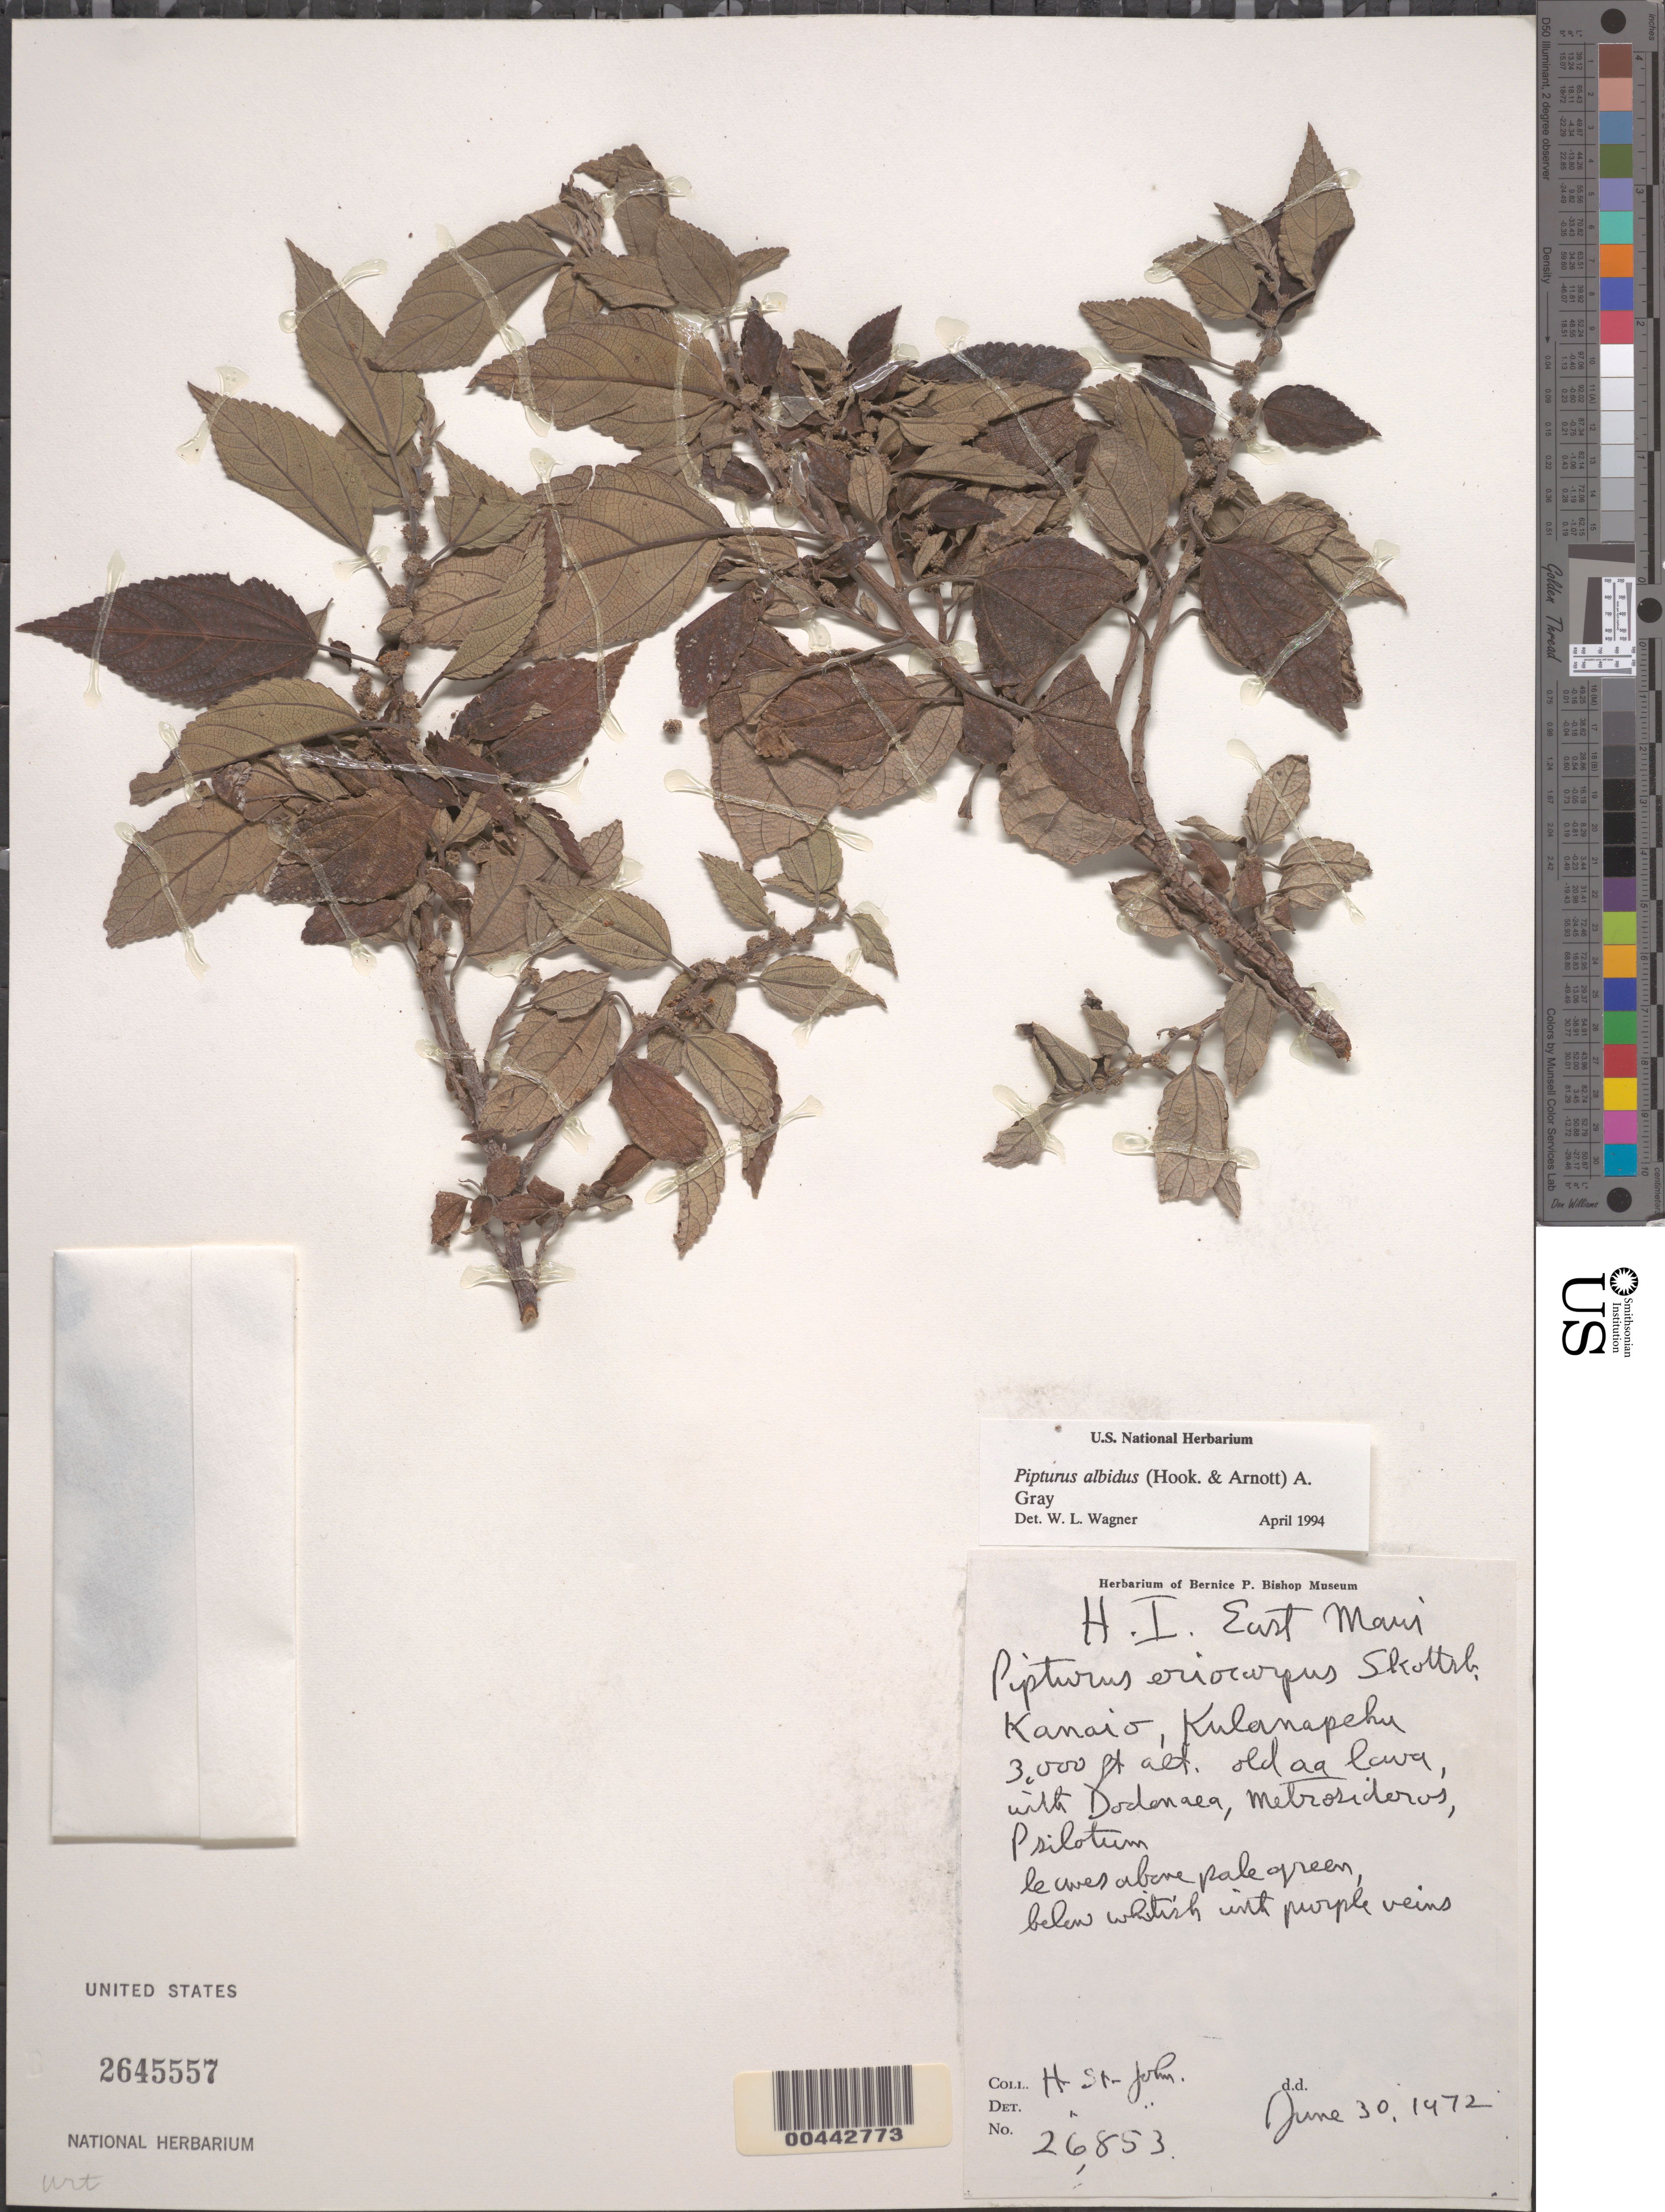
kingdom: Plantae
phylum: Tracheophyta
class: Magnoliopsida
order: Rosales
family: Urticaceae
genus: Pipturus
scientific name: Pipturus albidus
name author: (Hook. & Arn.) A. Gray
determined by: Wagner, W. L., (BOT), Smithsonian Institution - National Museum of Natural History (UNITED STATES)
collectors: H. St. John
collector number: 26853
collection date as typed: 30 Jun 1972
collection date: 1972-06-30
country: United States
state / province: Hawaii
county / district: Maui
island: Maui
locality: Kanaio, Kulanapehu, East Maui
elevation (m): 914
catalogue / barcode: US 2645557